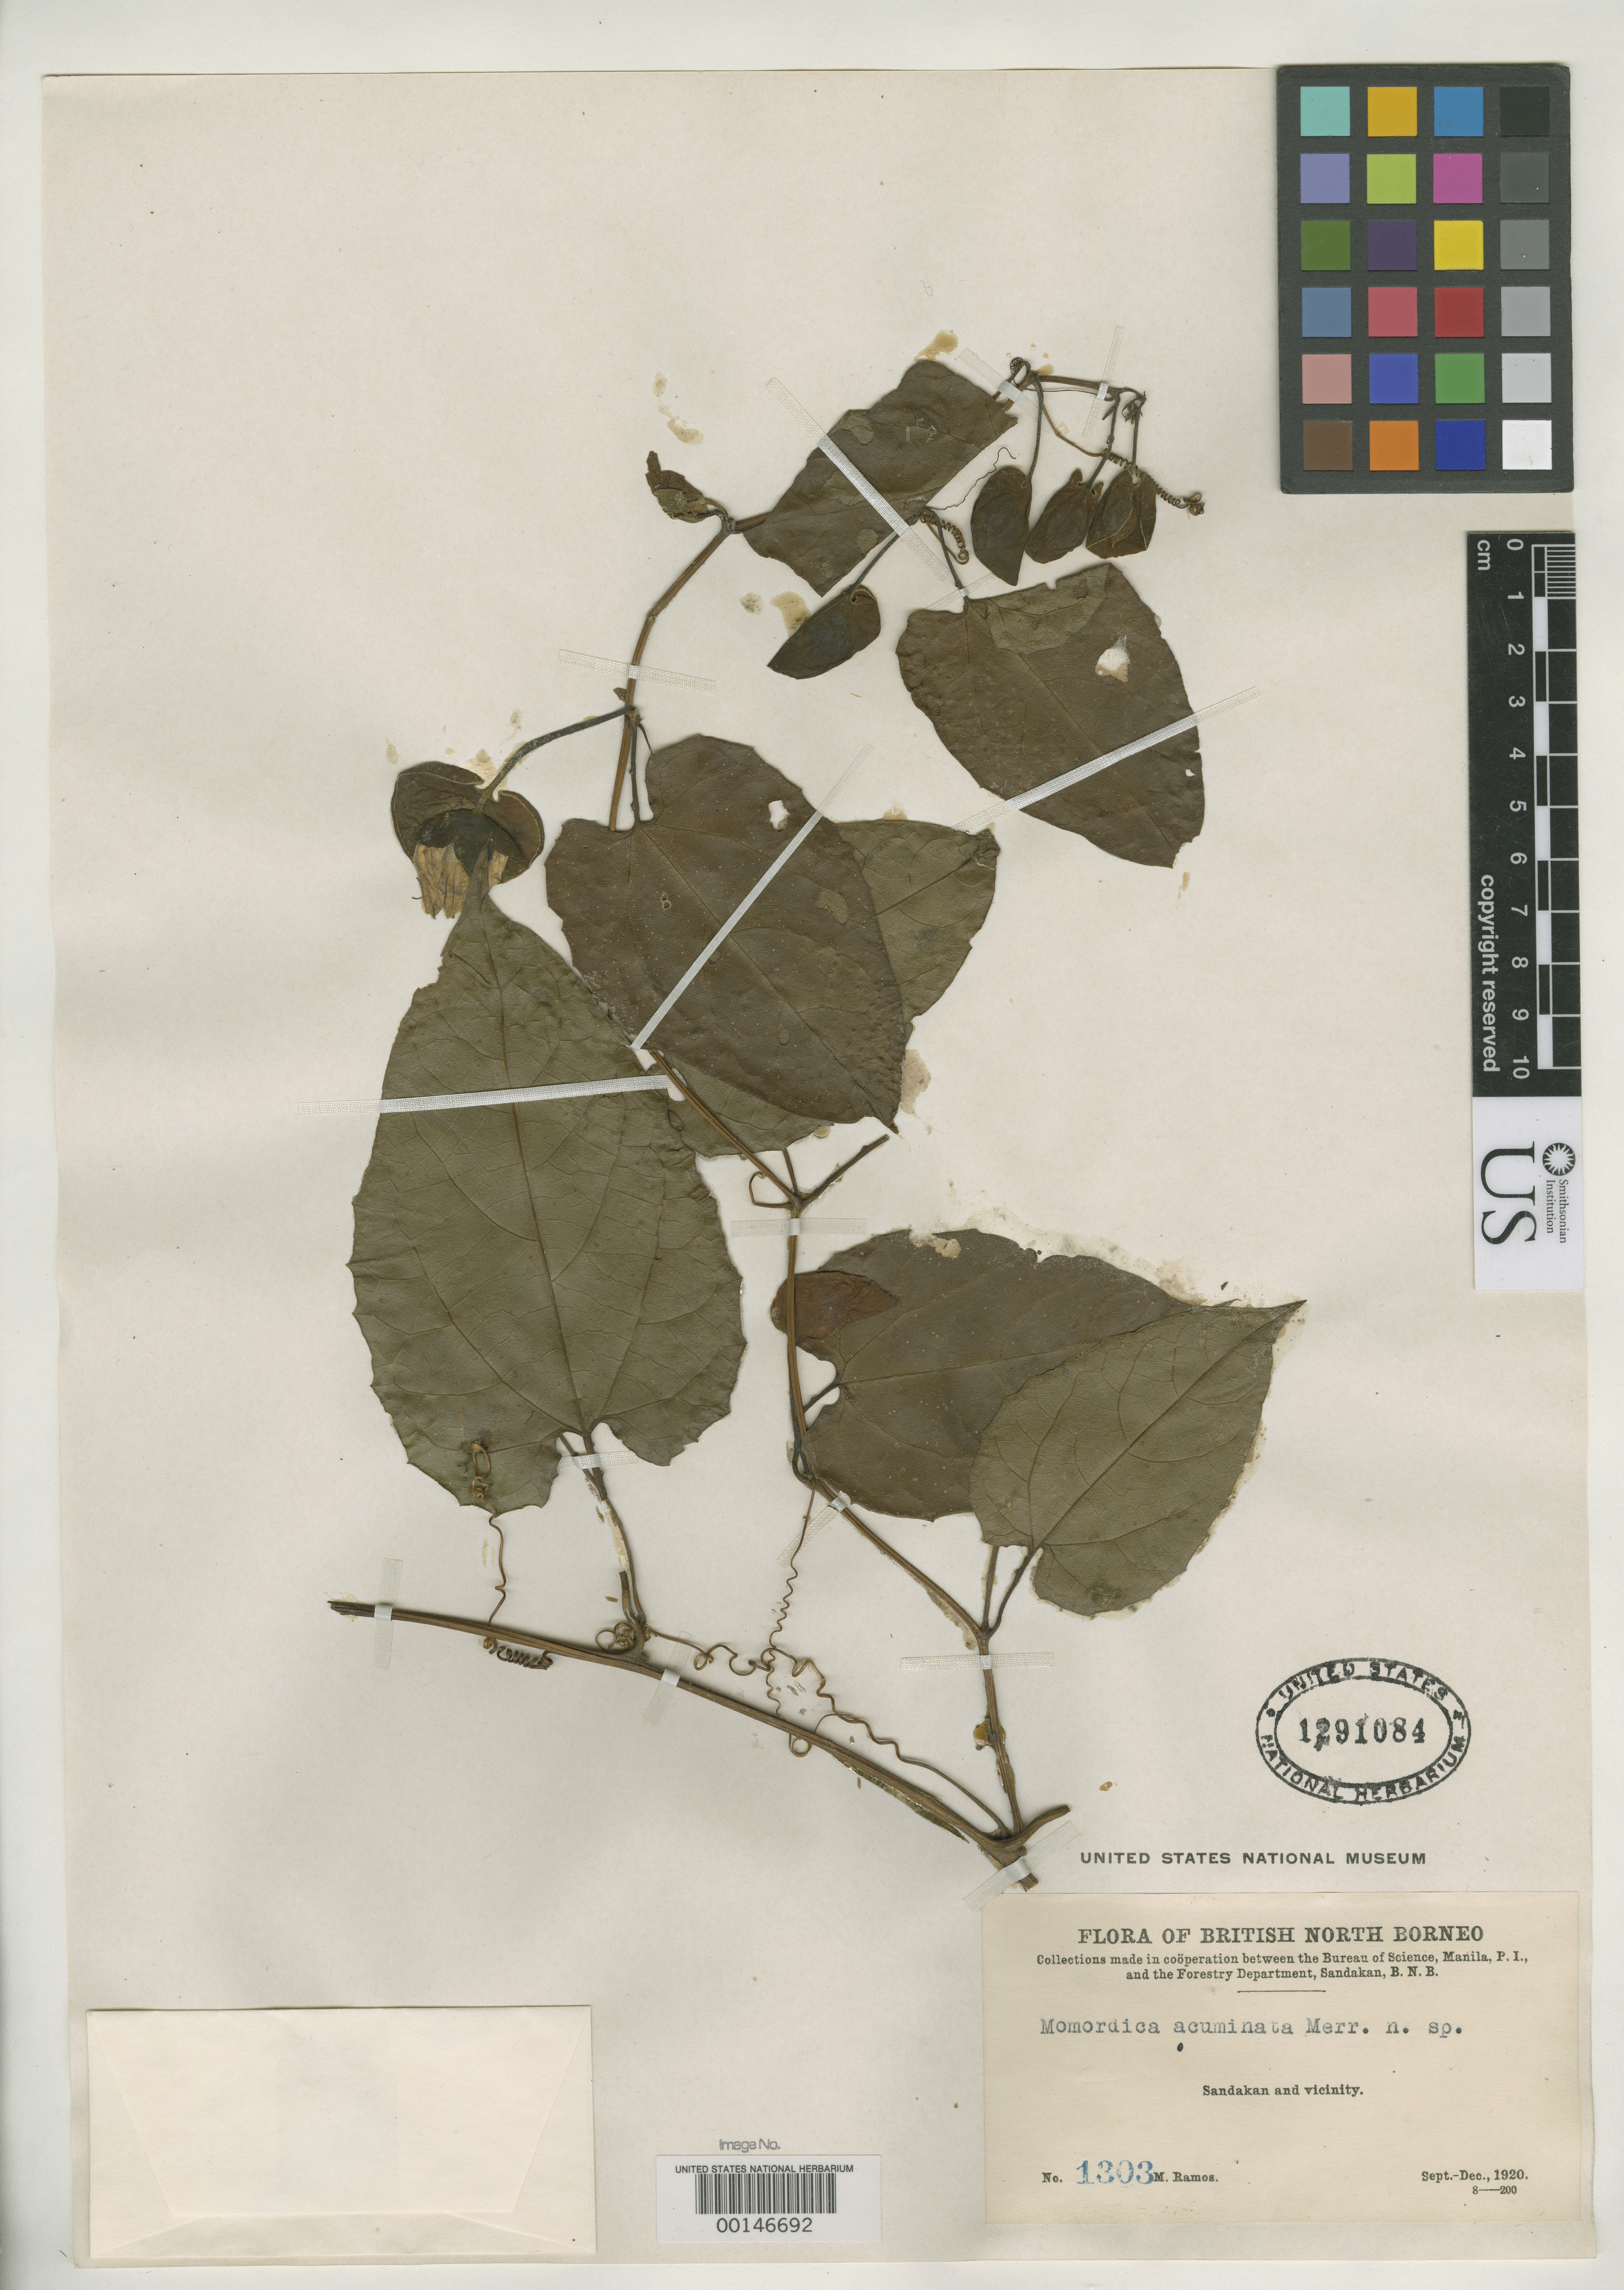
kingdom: Plantae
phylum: Tracheophyta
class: Magnoliopsida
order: Cucurbitales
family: Cucurbitaceae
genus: Momordica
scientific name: Momordica acuminata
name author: Merr.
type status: Isotype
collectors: M. Ramos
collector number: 1303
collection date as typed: Sep 1920 to -- Dec 1920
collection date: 1920-09/1920-12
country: Malaysia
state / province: Sabah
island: Borneo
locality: Sandakan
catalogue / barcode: US 1291084